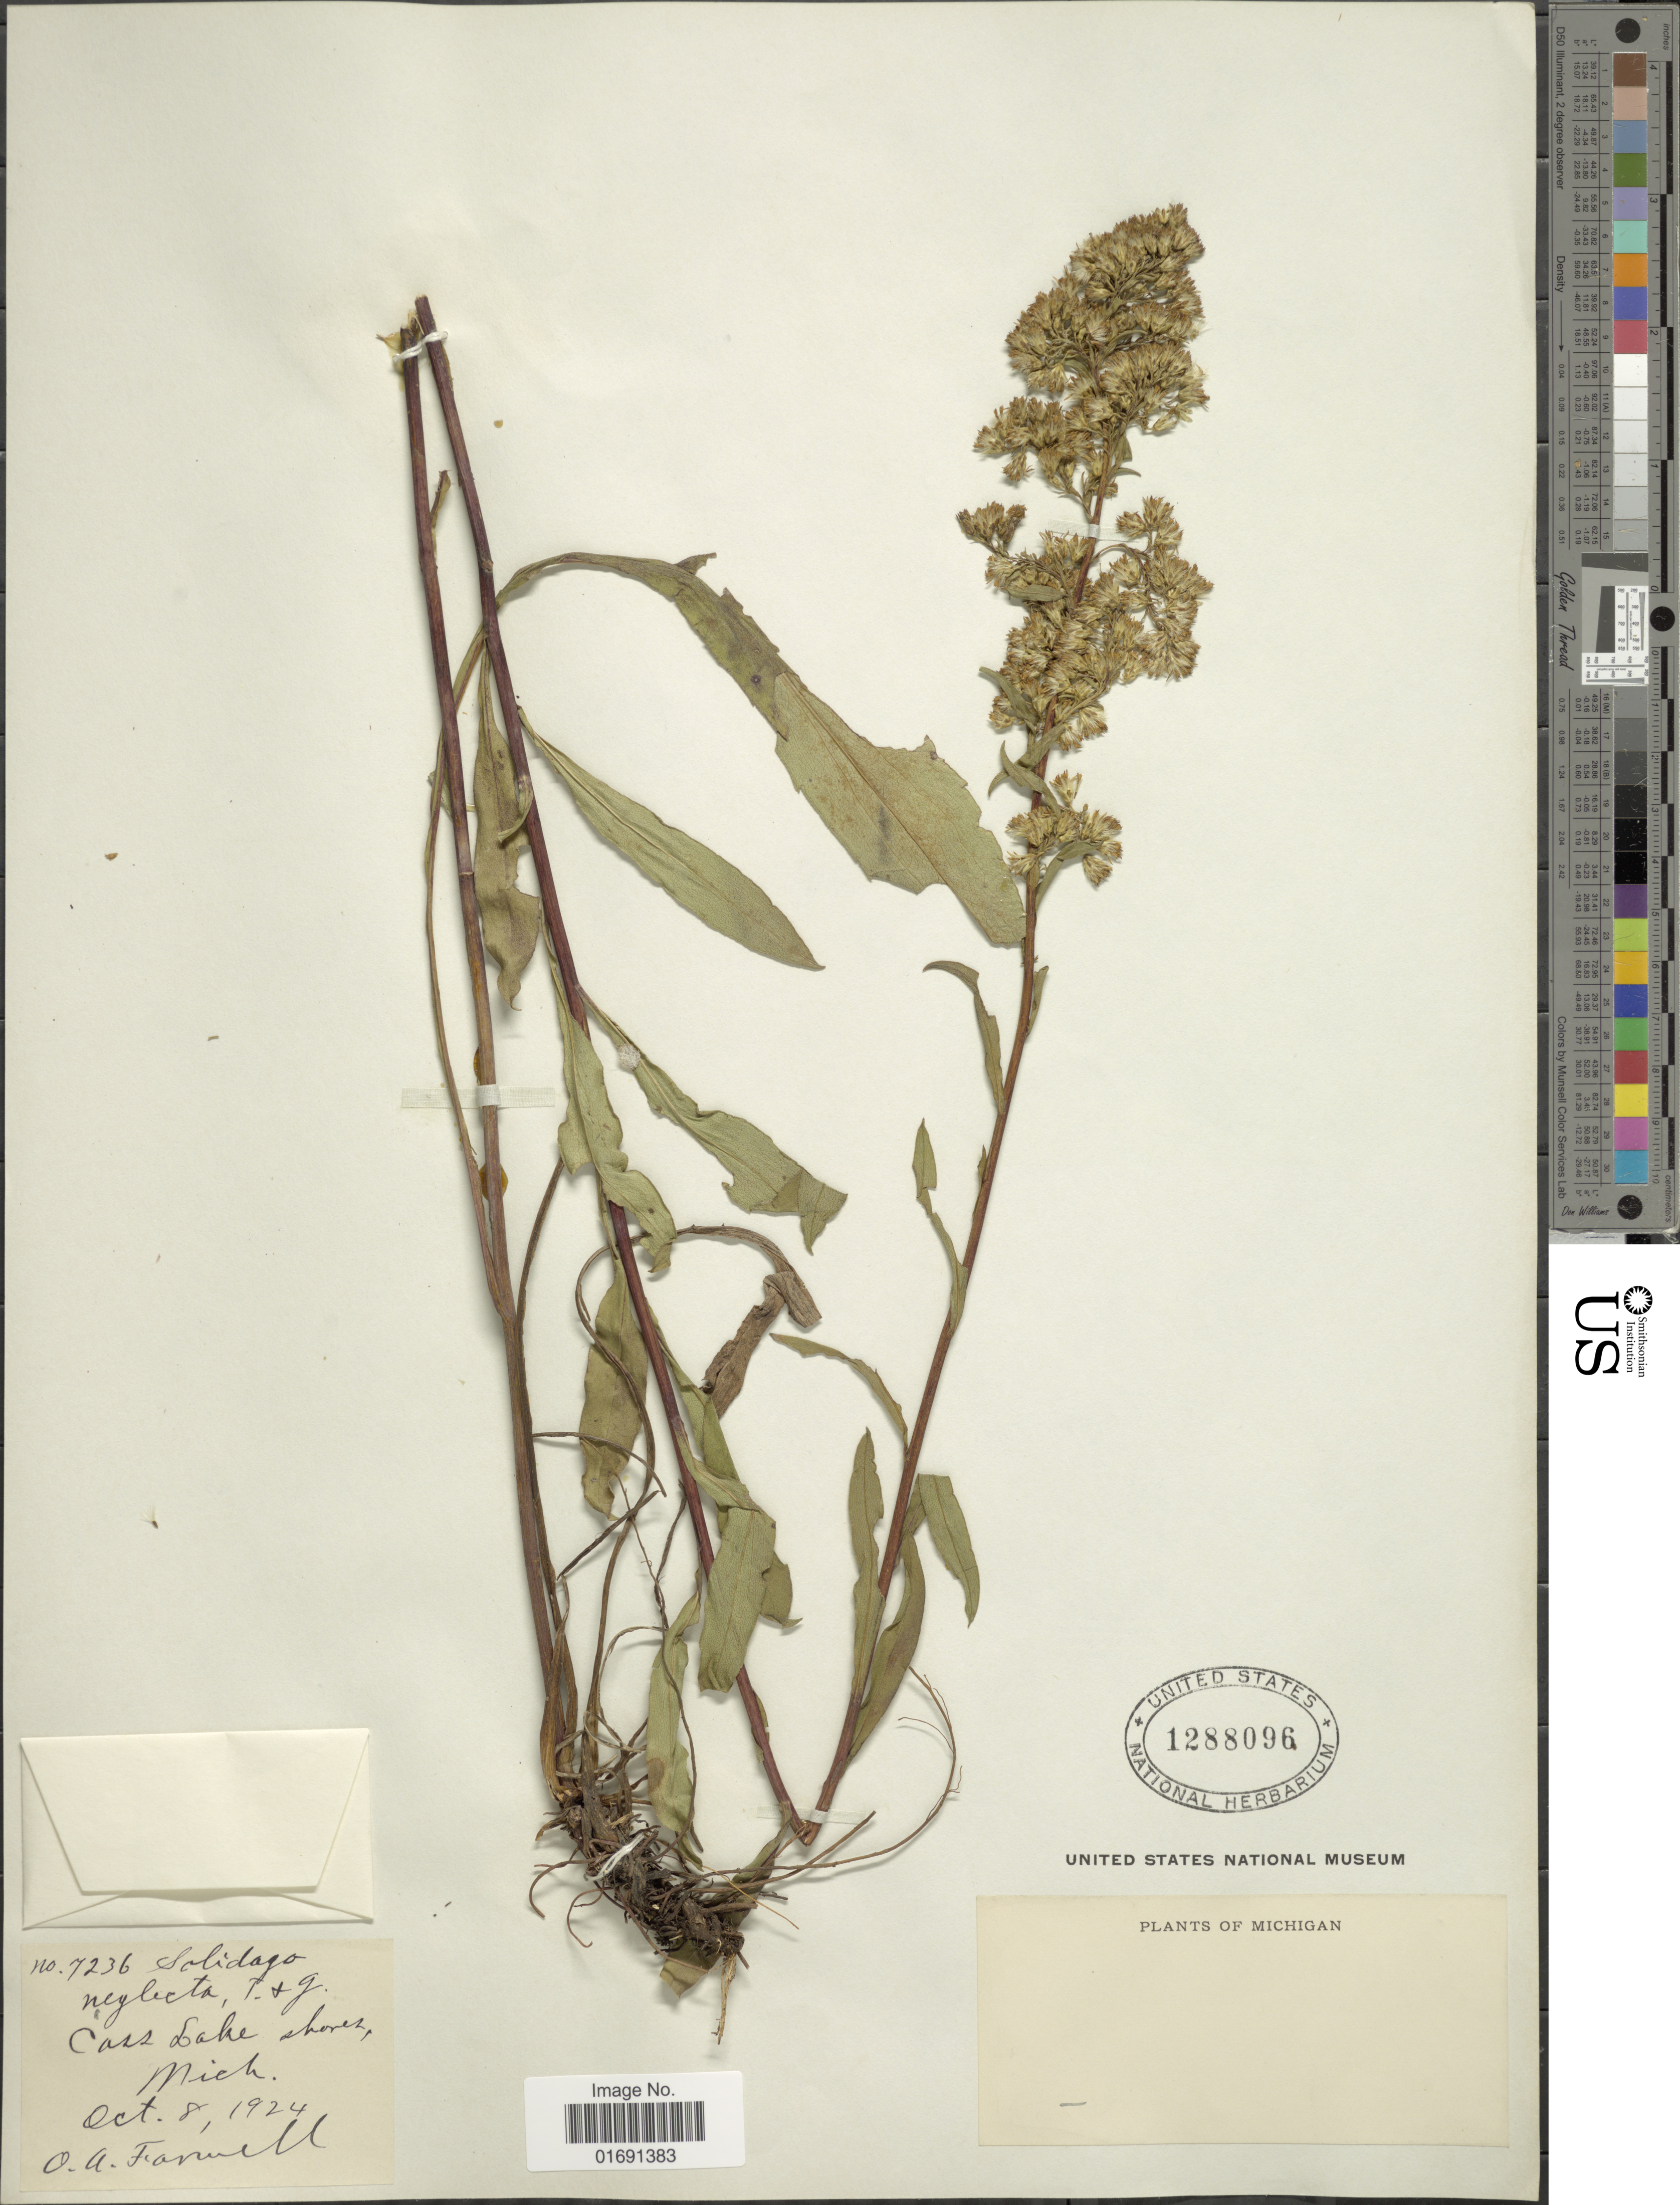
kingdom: Plantae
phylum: Tracheophyta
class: Magnoliopsida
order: Asterales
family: Asteraceae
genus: Solidago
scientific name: Solidago uniligulata var. neglecta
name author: Fernald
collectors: O. Farwell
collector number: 7236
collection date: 1924-10-08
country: United States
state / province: Michigan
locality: Cass Lake shores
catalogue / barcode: US 1288096